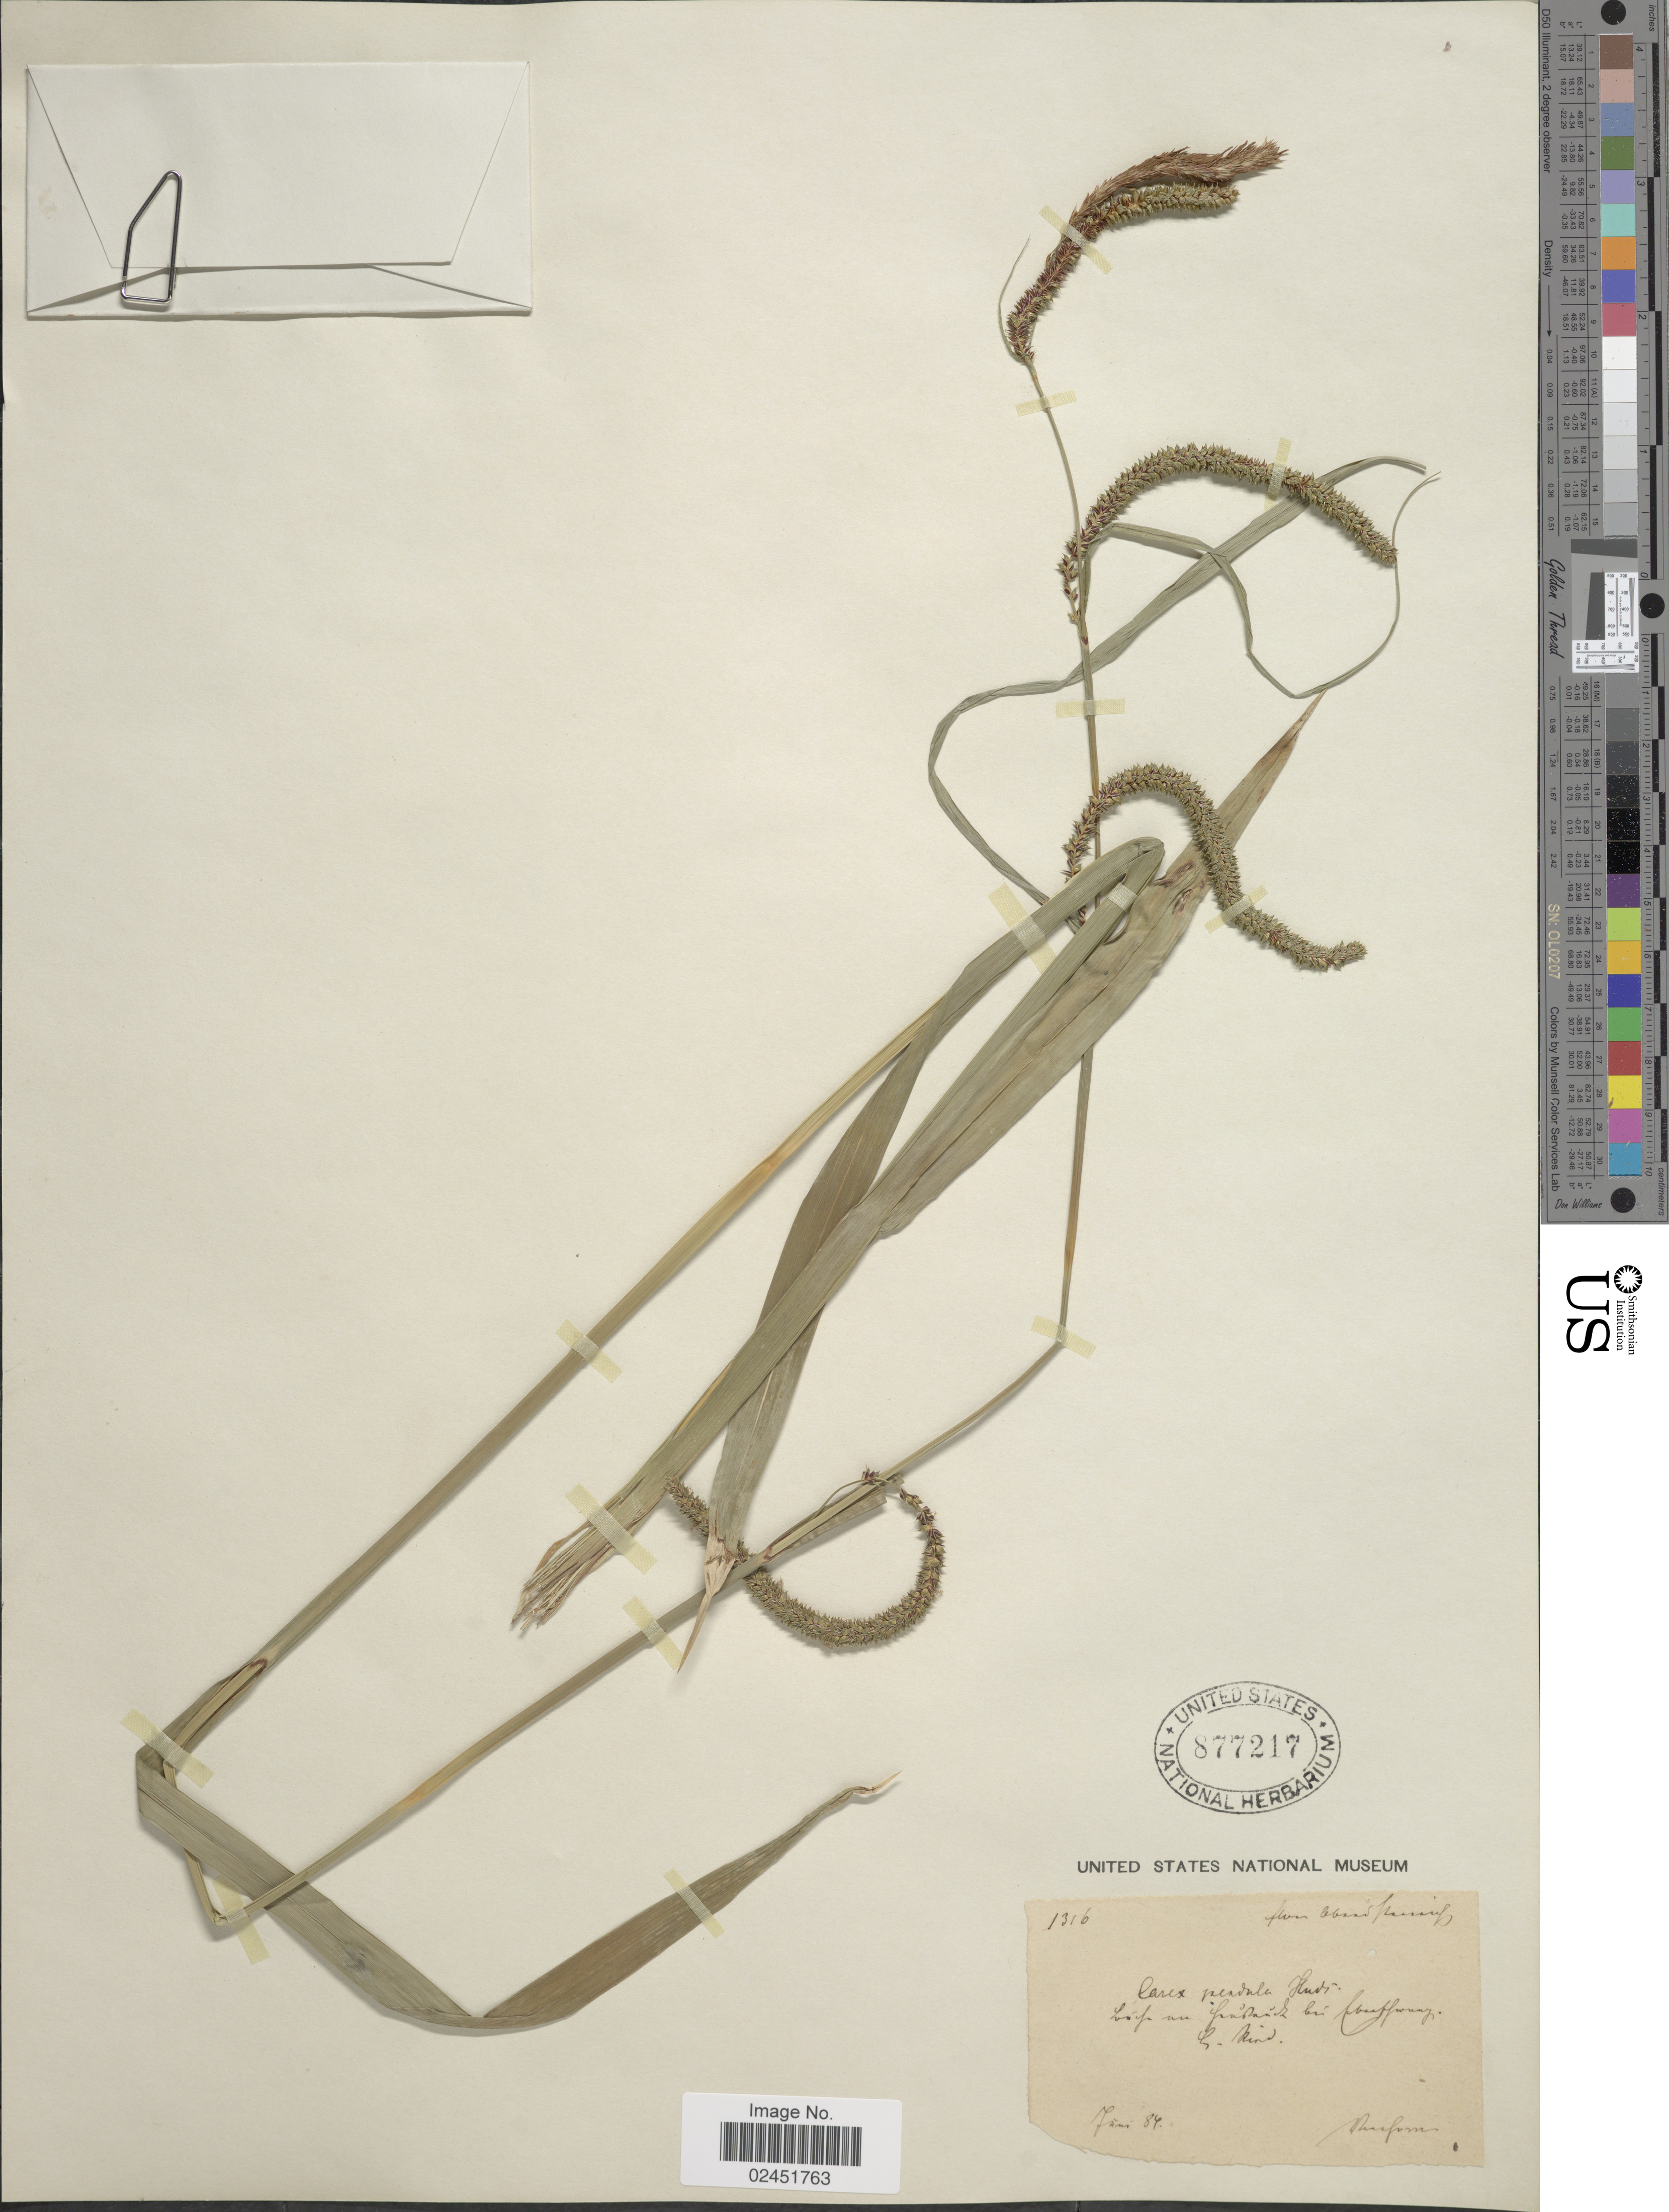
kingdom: Plantae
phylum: Tracheophyta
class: Liliopsida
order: Poales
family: Cyperaceae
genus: Carex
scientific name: Carex pendula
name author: Huds.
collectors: F. Vierhapper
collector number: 1316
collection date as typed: Transcribed d/m/y: /1/84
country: Austria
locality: Flora Oberösterreich. Bäche am Hausruck bei Eberschwang.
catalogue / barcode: US 877217